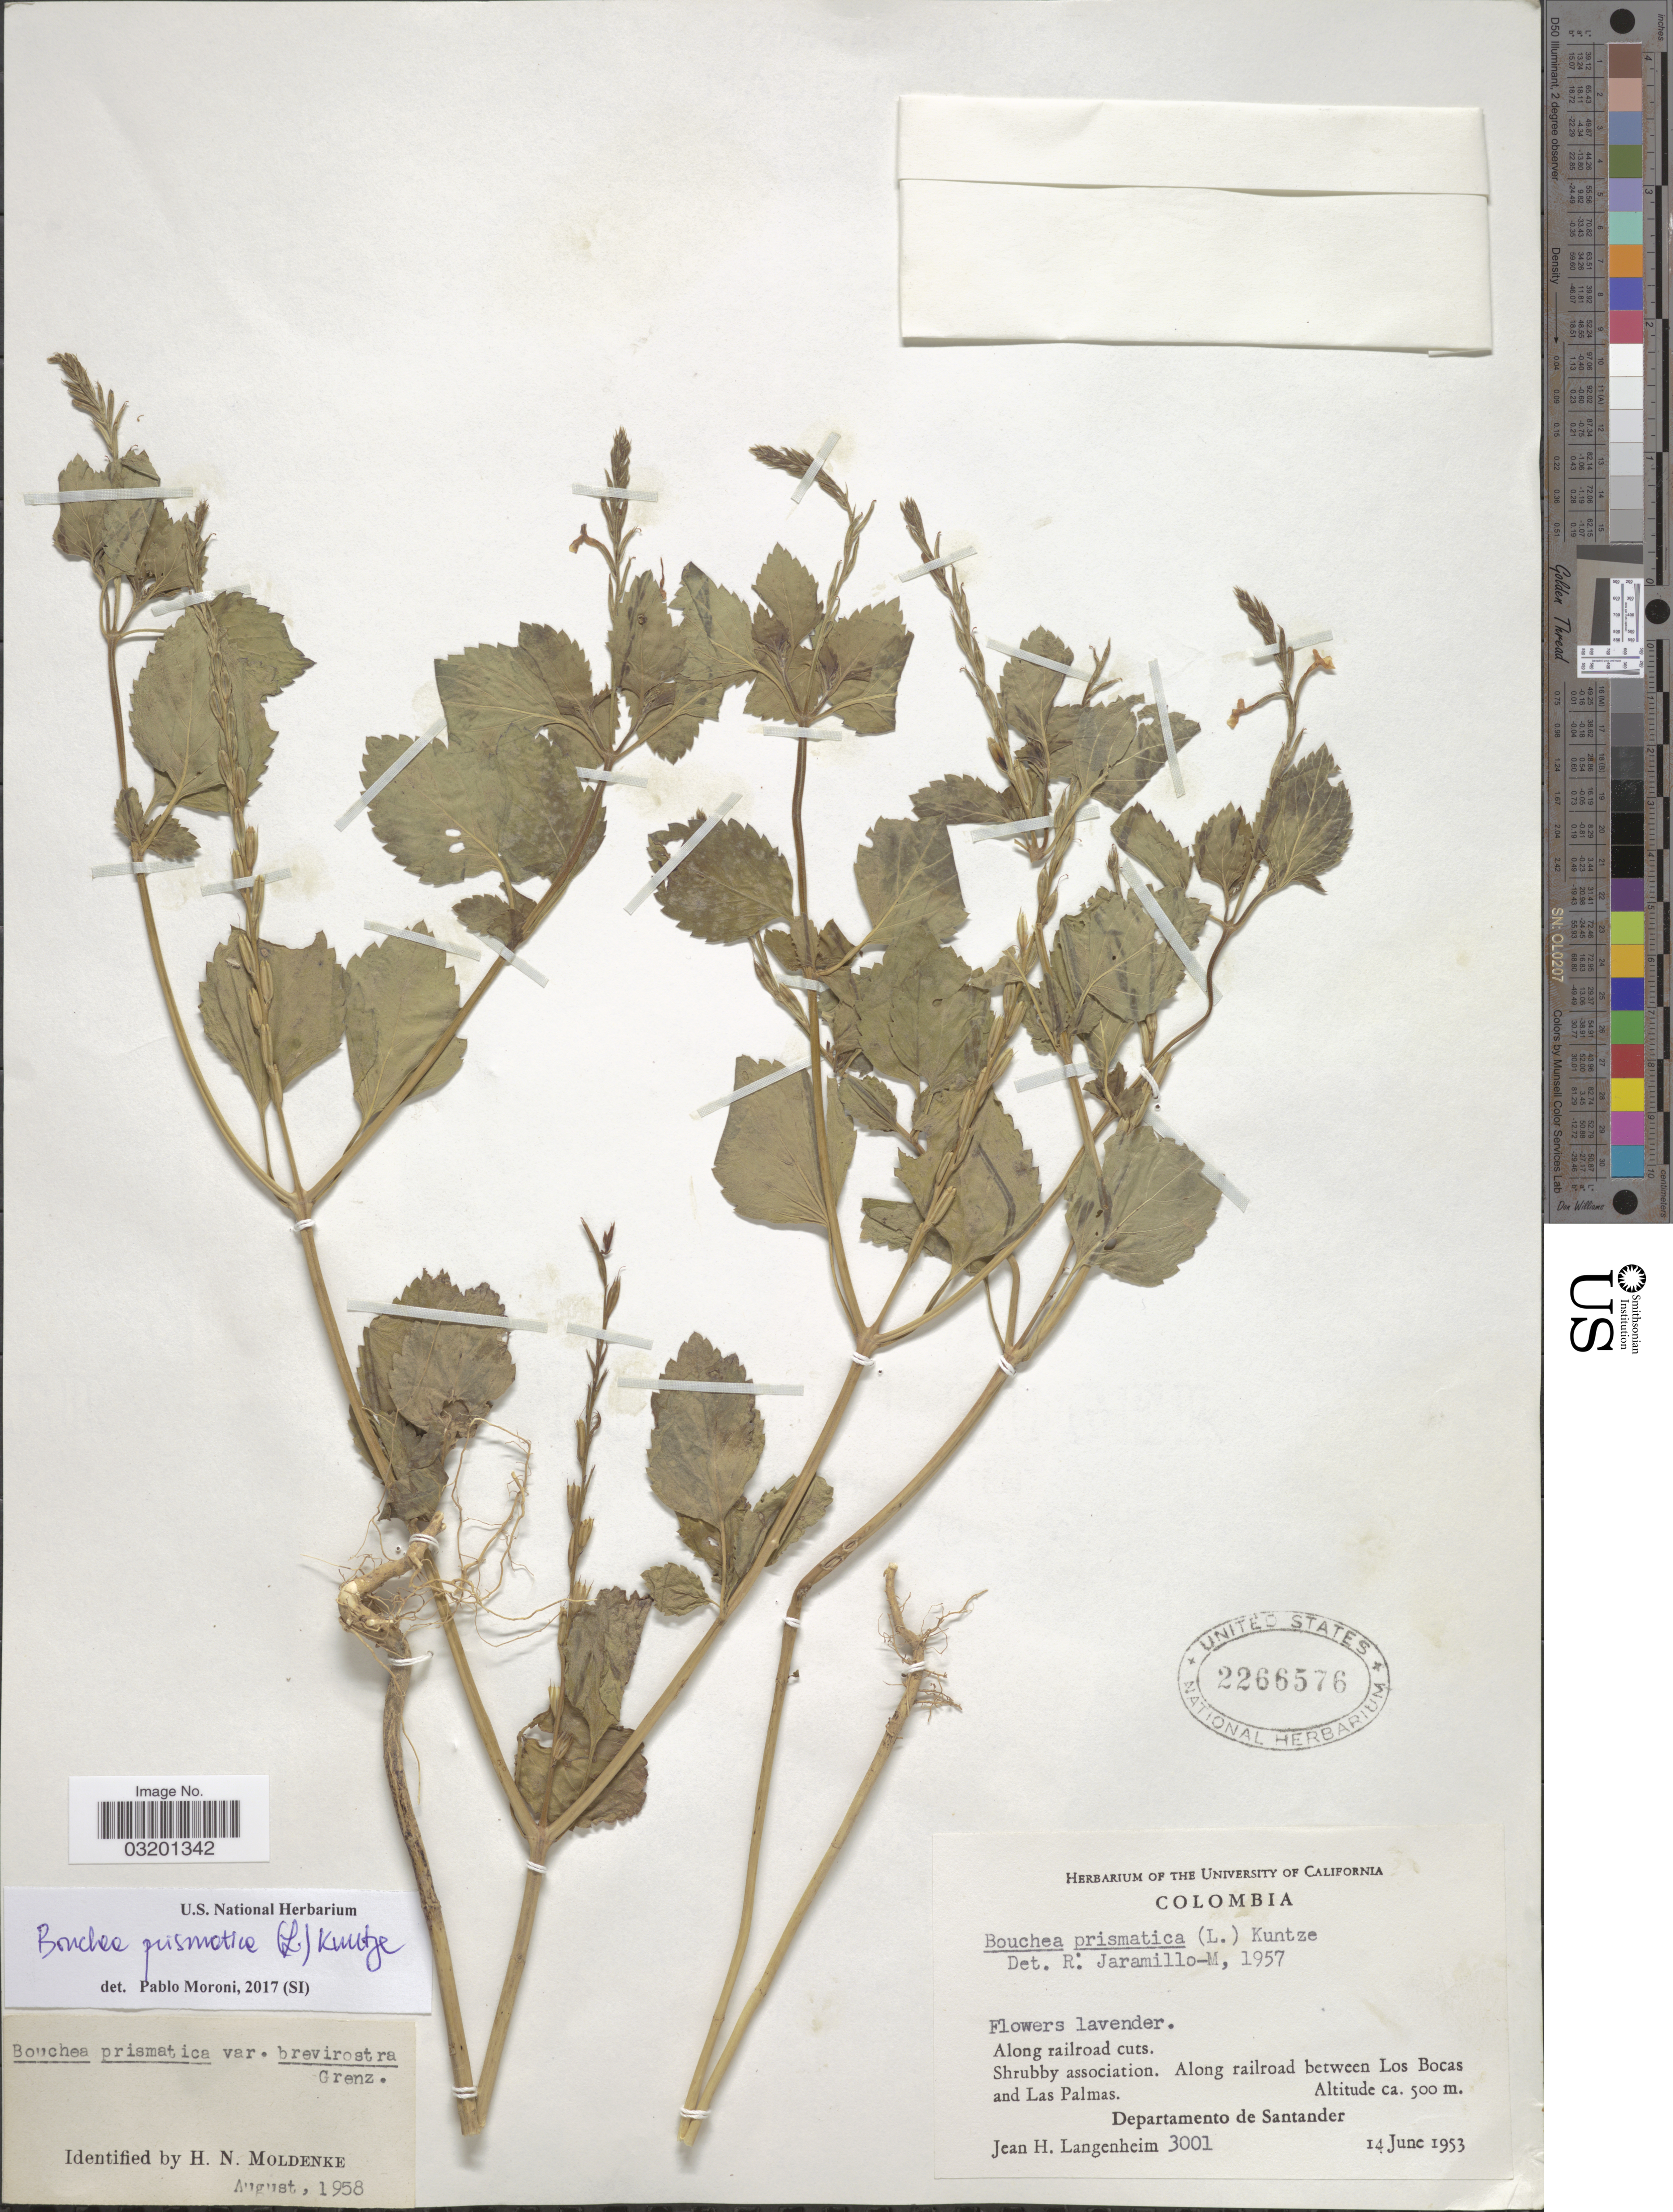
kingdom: Plantae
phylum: Tracheophyta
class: Magnoliopsida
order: Lamiales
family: Verbenaceae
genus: Bouchea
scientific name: Bouchea prismatica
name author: (L.) Kuntze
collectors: J. H. Langenheim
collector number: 3001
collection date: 1953-06-14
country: Colombia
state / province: Santander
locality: Along railroad between Los Bocas and Las Palmas. Departamento de Santander.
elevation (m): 500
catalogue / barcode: US 2266576